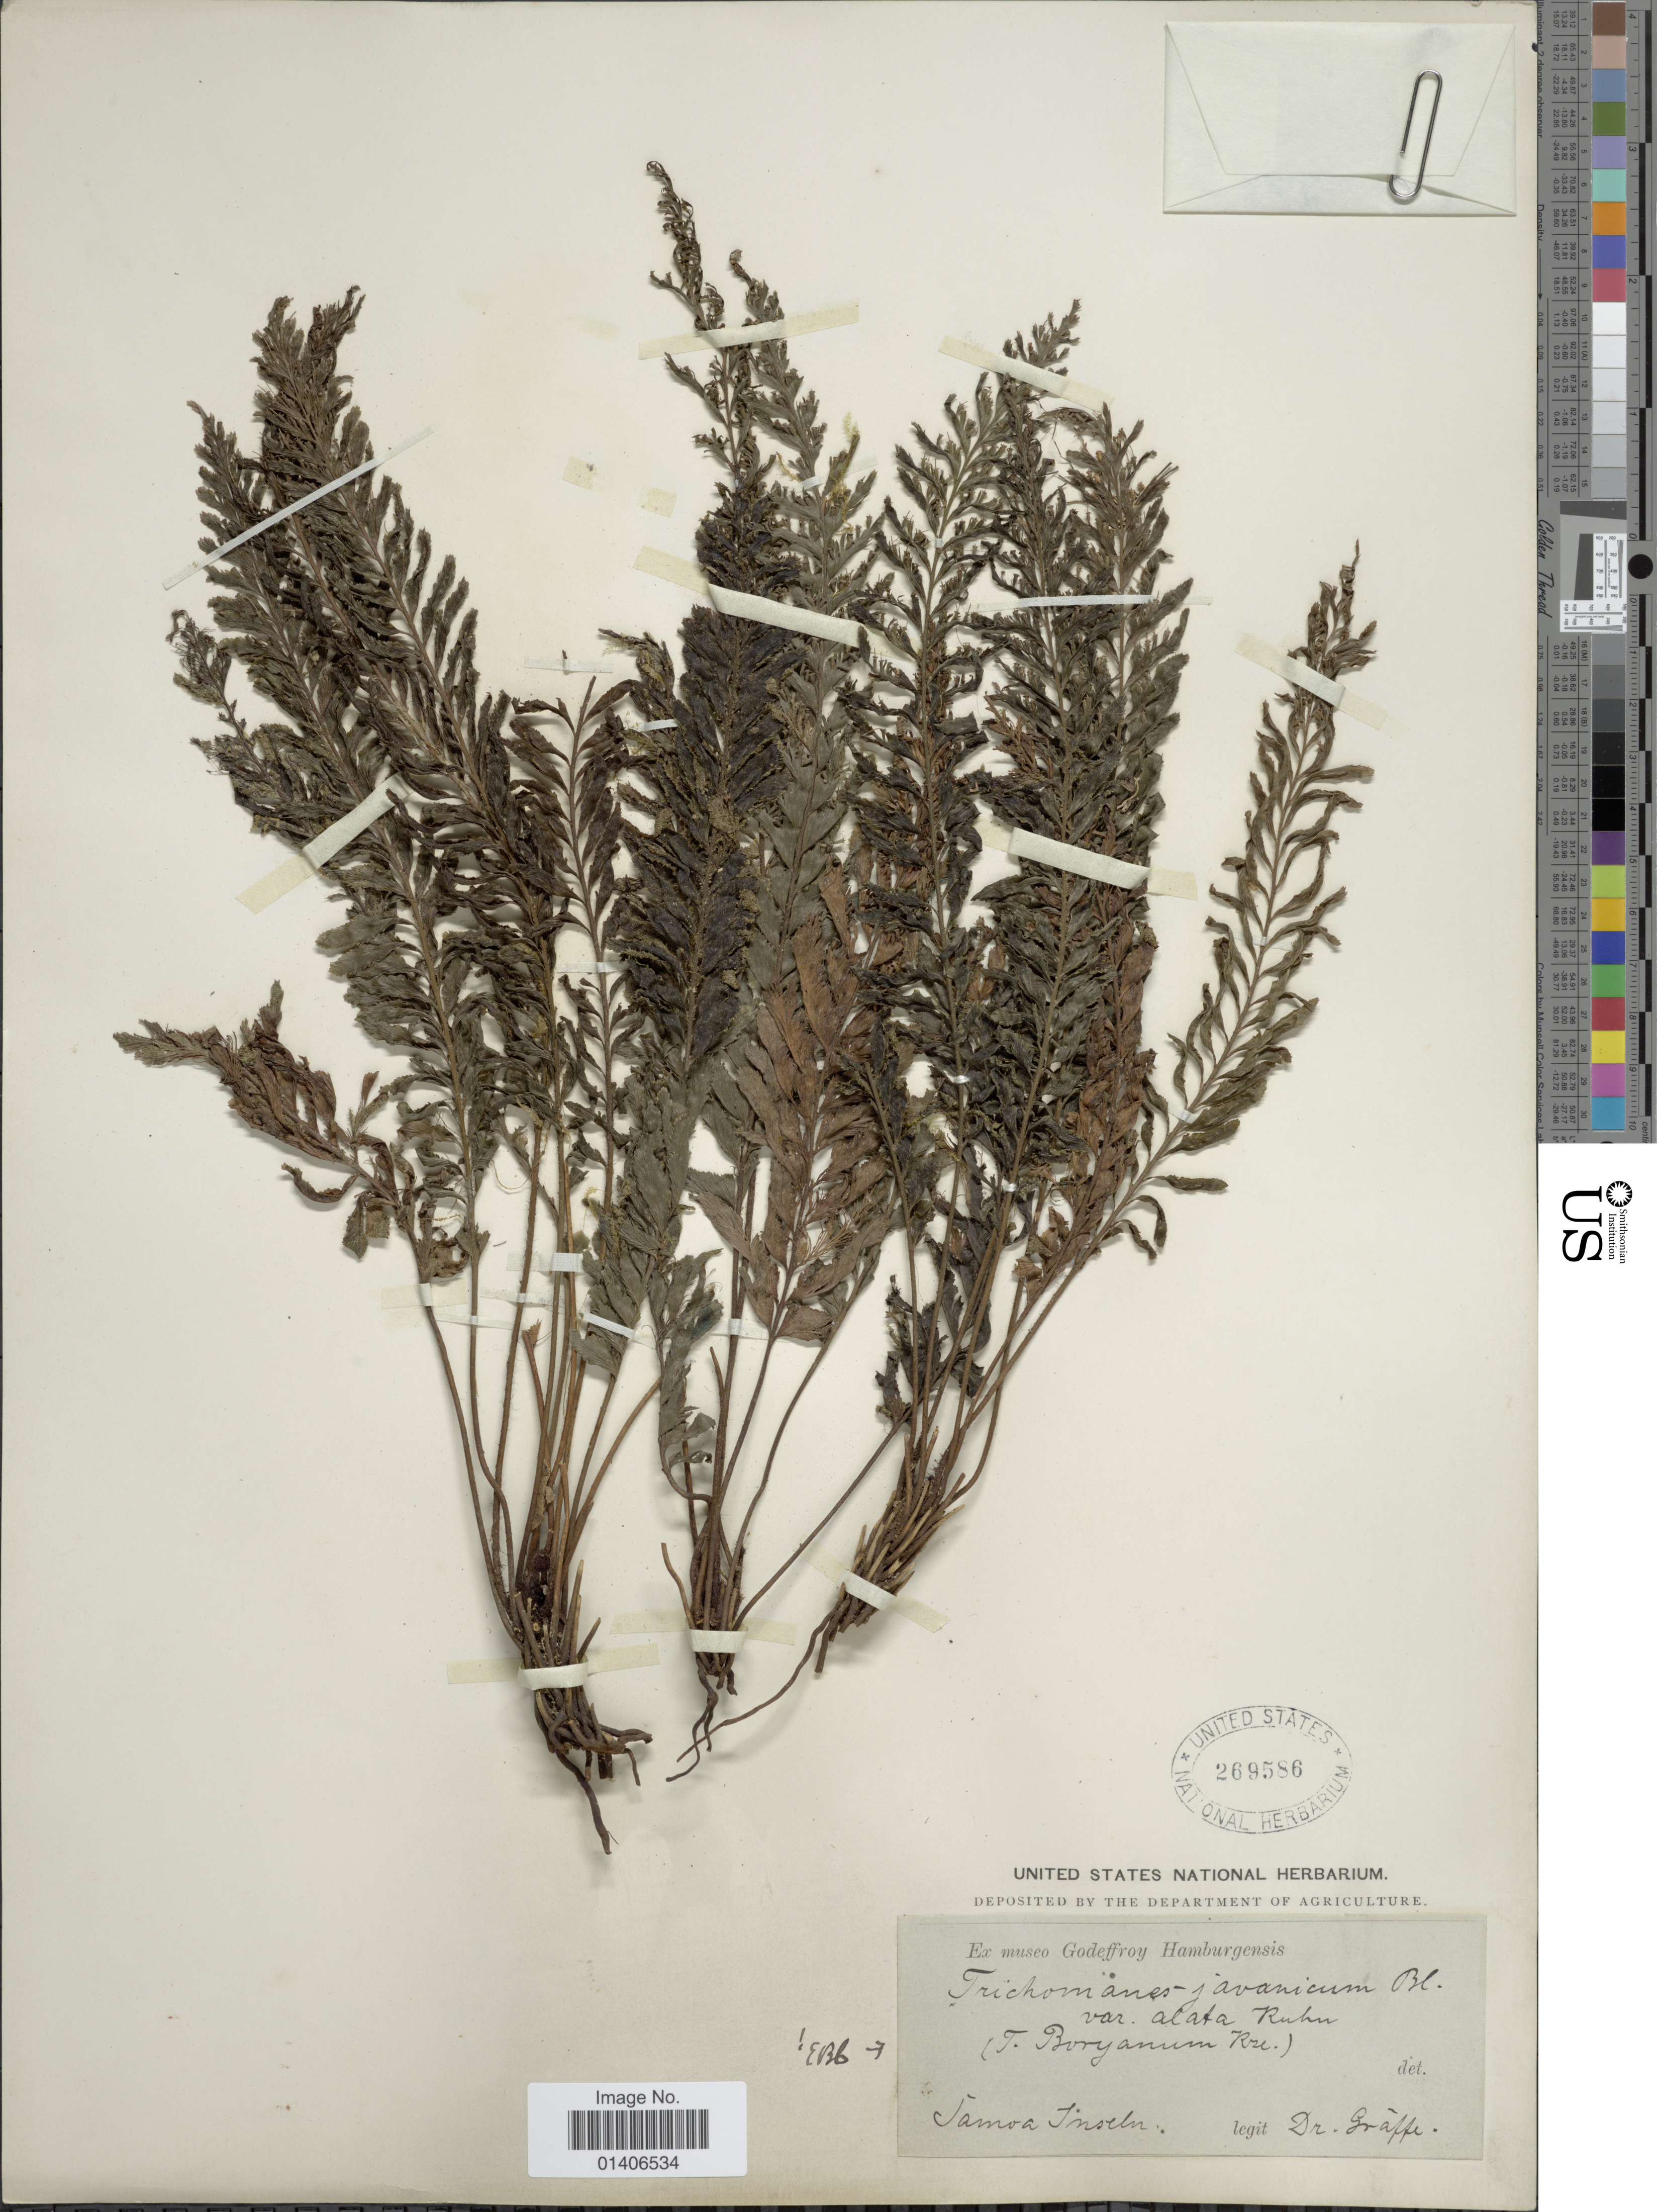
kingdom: Plantae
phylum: Tracheophyta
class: Polypodiopsida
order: Hymenophyllales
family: Hymenophyllaceae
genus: Cephalomanes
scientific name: Cephalomanes atrovirens subsp. boryanum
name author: (Kunze) K. Iwats.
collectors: Gräffe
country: American Samoa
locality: Samoa Inseln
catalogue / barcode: US 269586